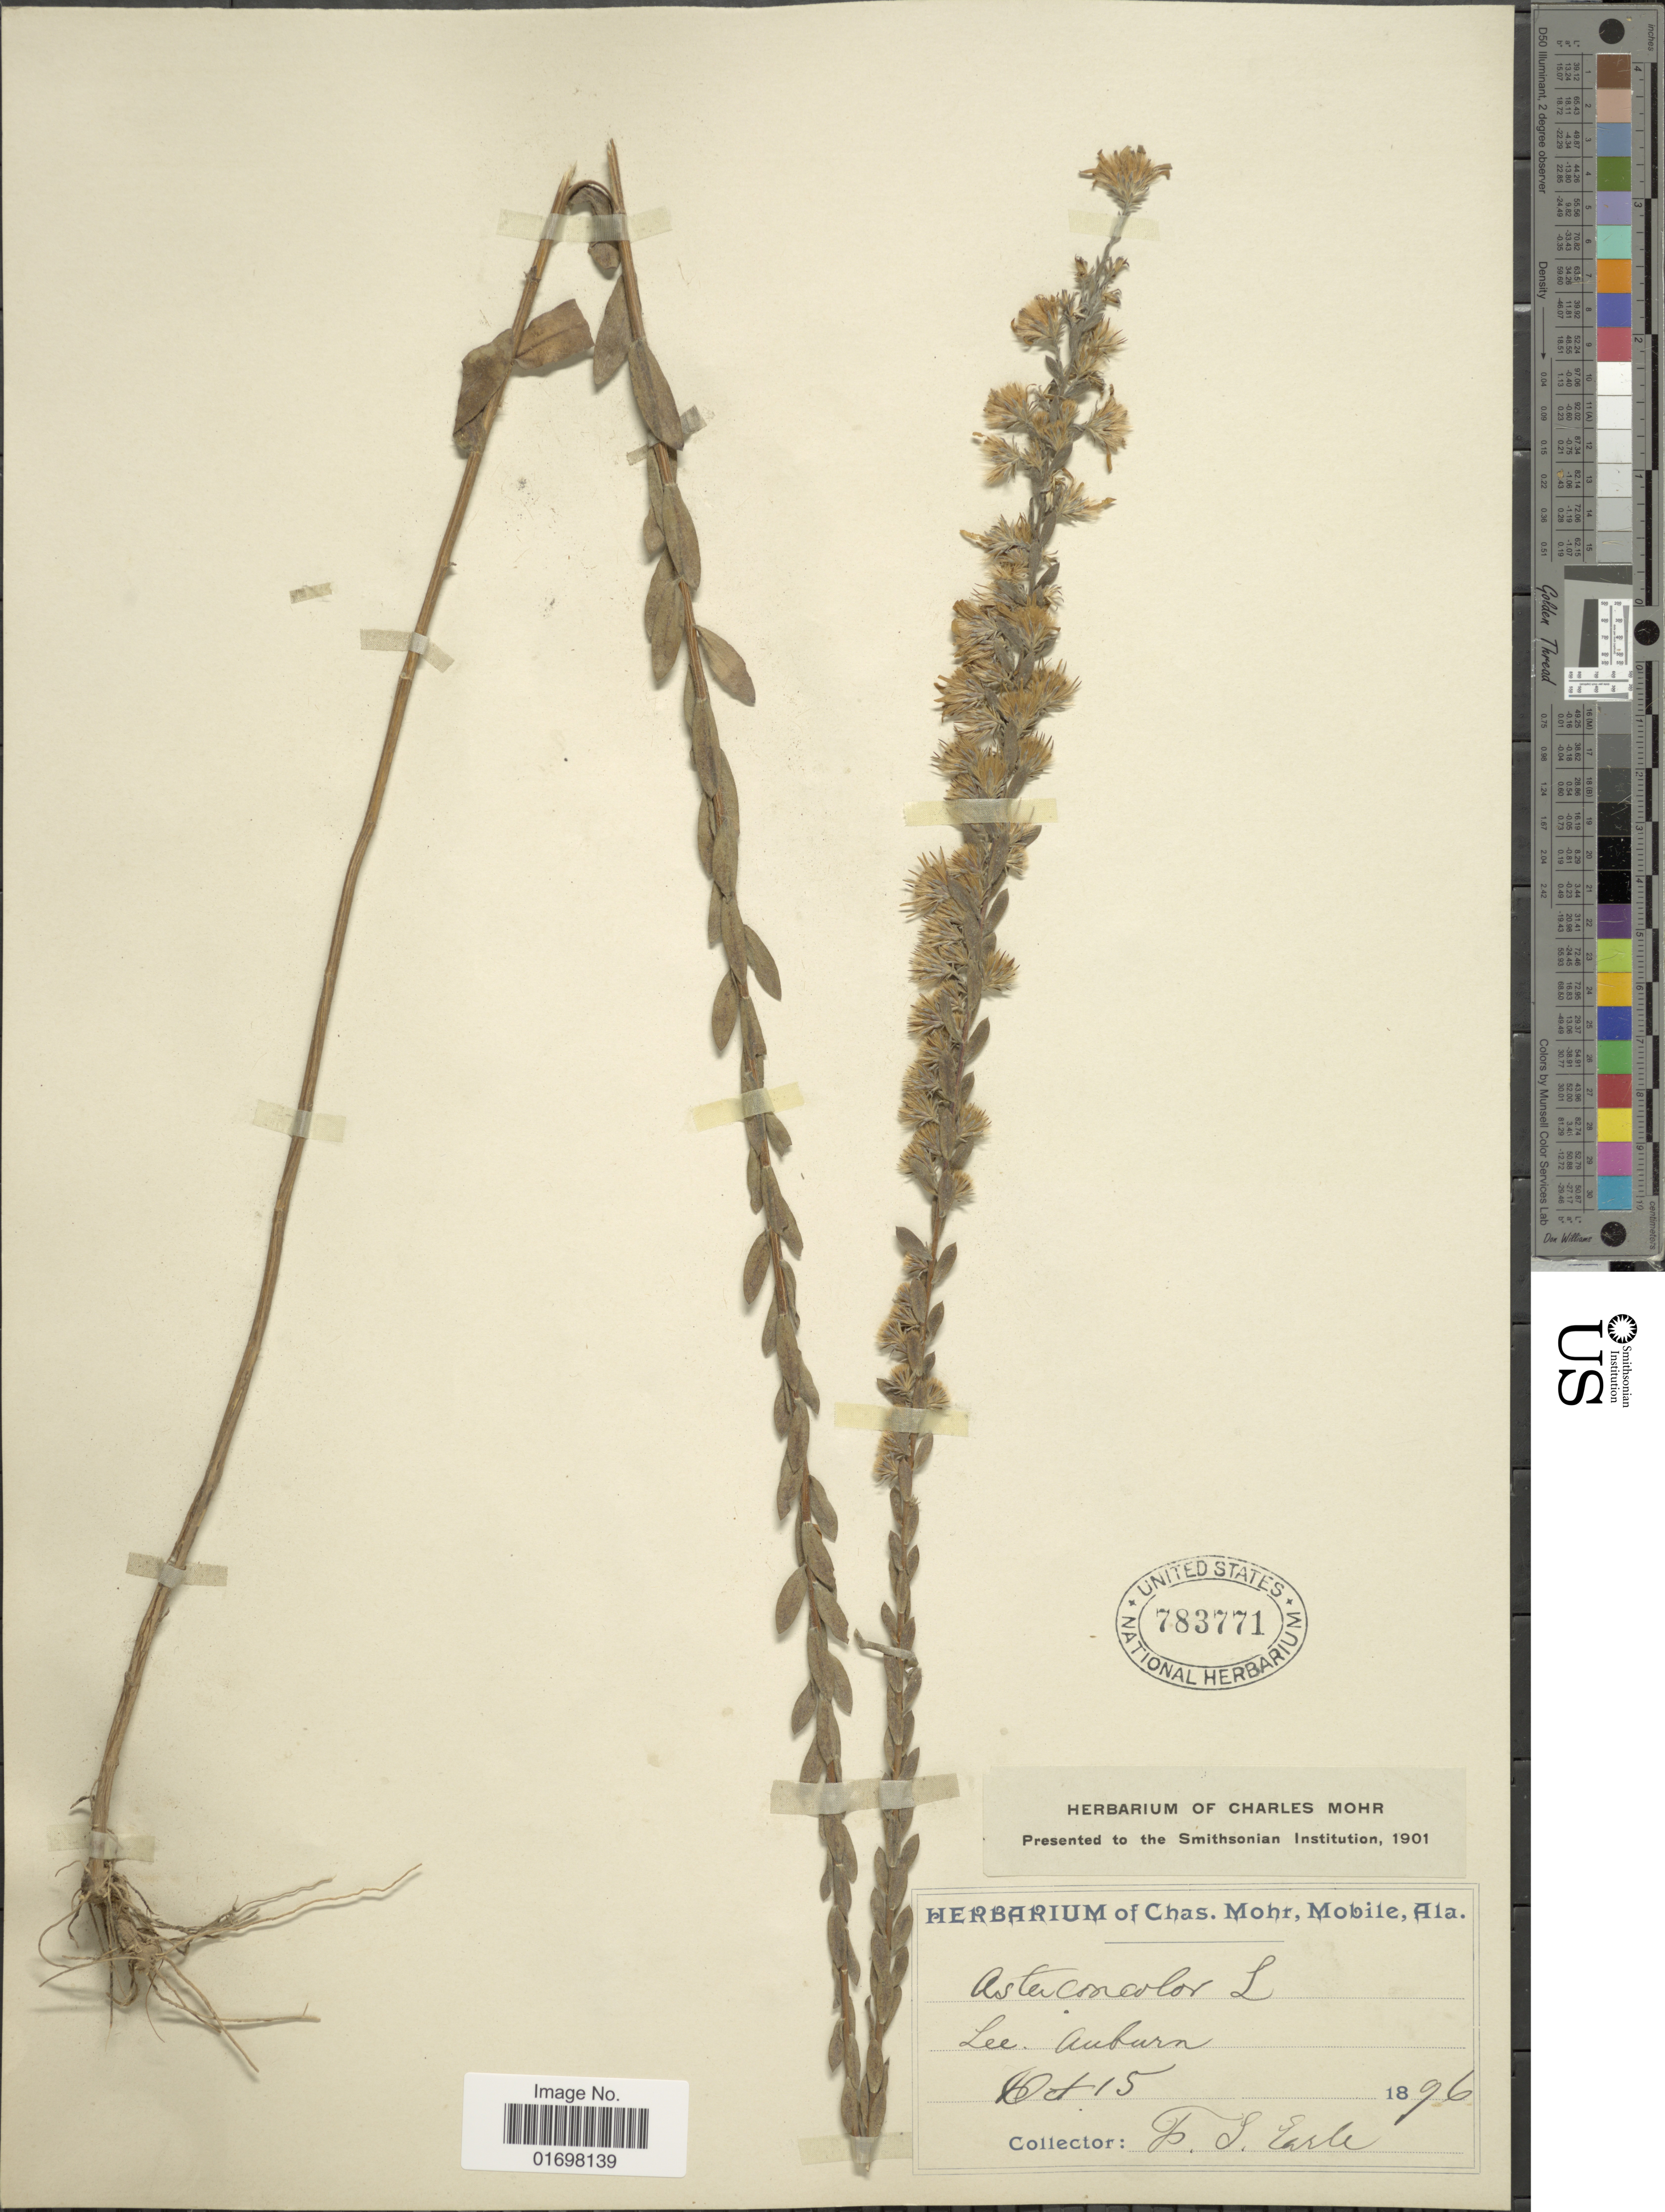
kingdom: Plantae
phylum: Tracheophyta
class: Magnoliopsida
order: Asterales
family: Asteraceae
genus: Symphyotrichum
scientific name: Symphyotrichum concolor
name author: (L.) G.L. Nesom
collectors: F. S. Earle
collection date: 1896-10-15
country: United States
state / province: Alabama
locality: Lee. Auburn.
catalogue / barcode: US 783771